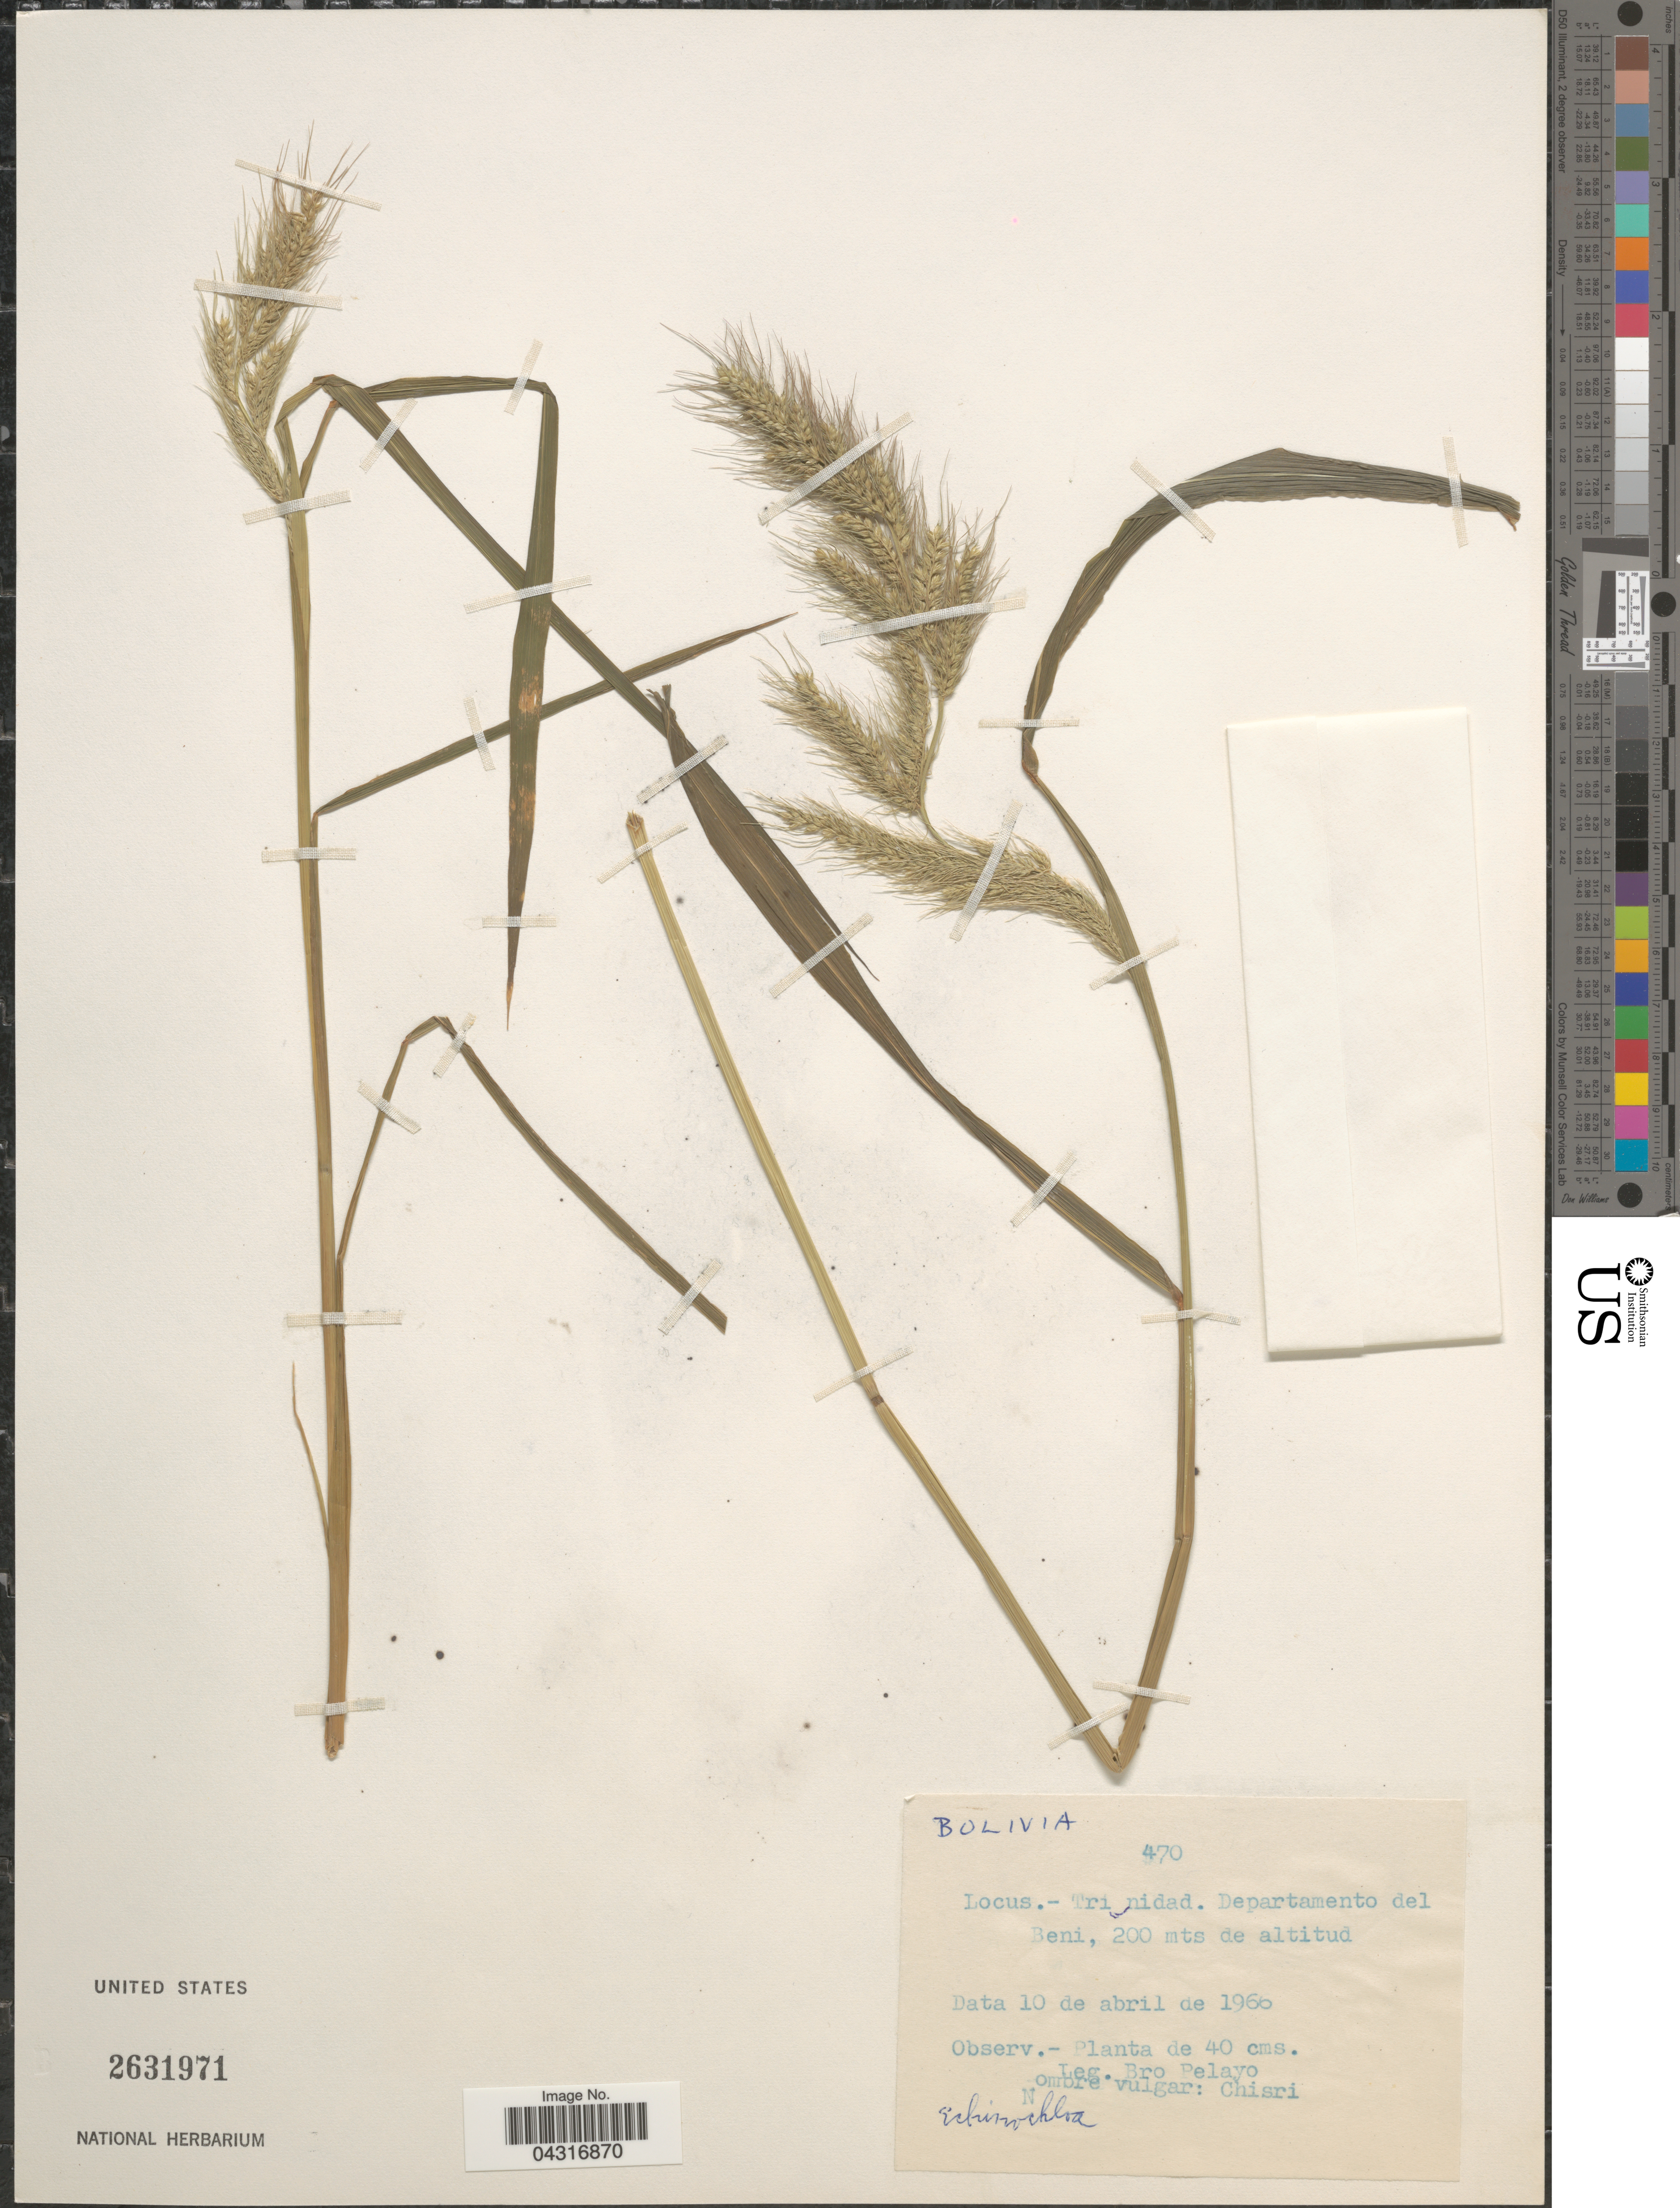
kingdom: Plantae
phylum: Tracheophyta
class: Liliopsida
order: Poales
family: Poaceae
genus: Echinochloa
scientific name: Echinochloa sp.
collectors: Pelayo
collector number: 470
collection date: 1966-04-10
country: Bolivia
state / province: Beni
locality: Locus. - Trinidad. Departamento del Beni.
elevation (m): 200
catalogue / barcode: US 2631971